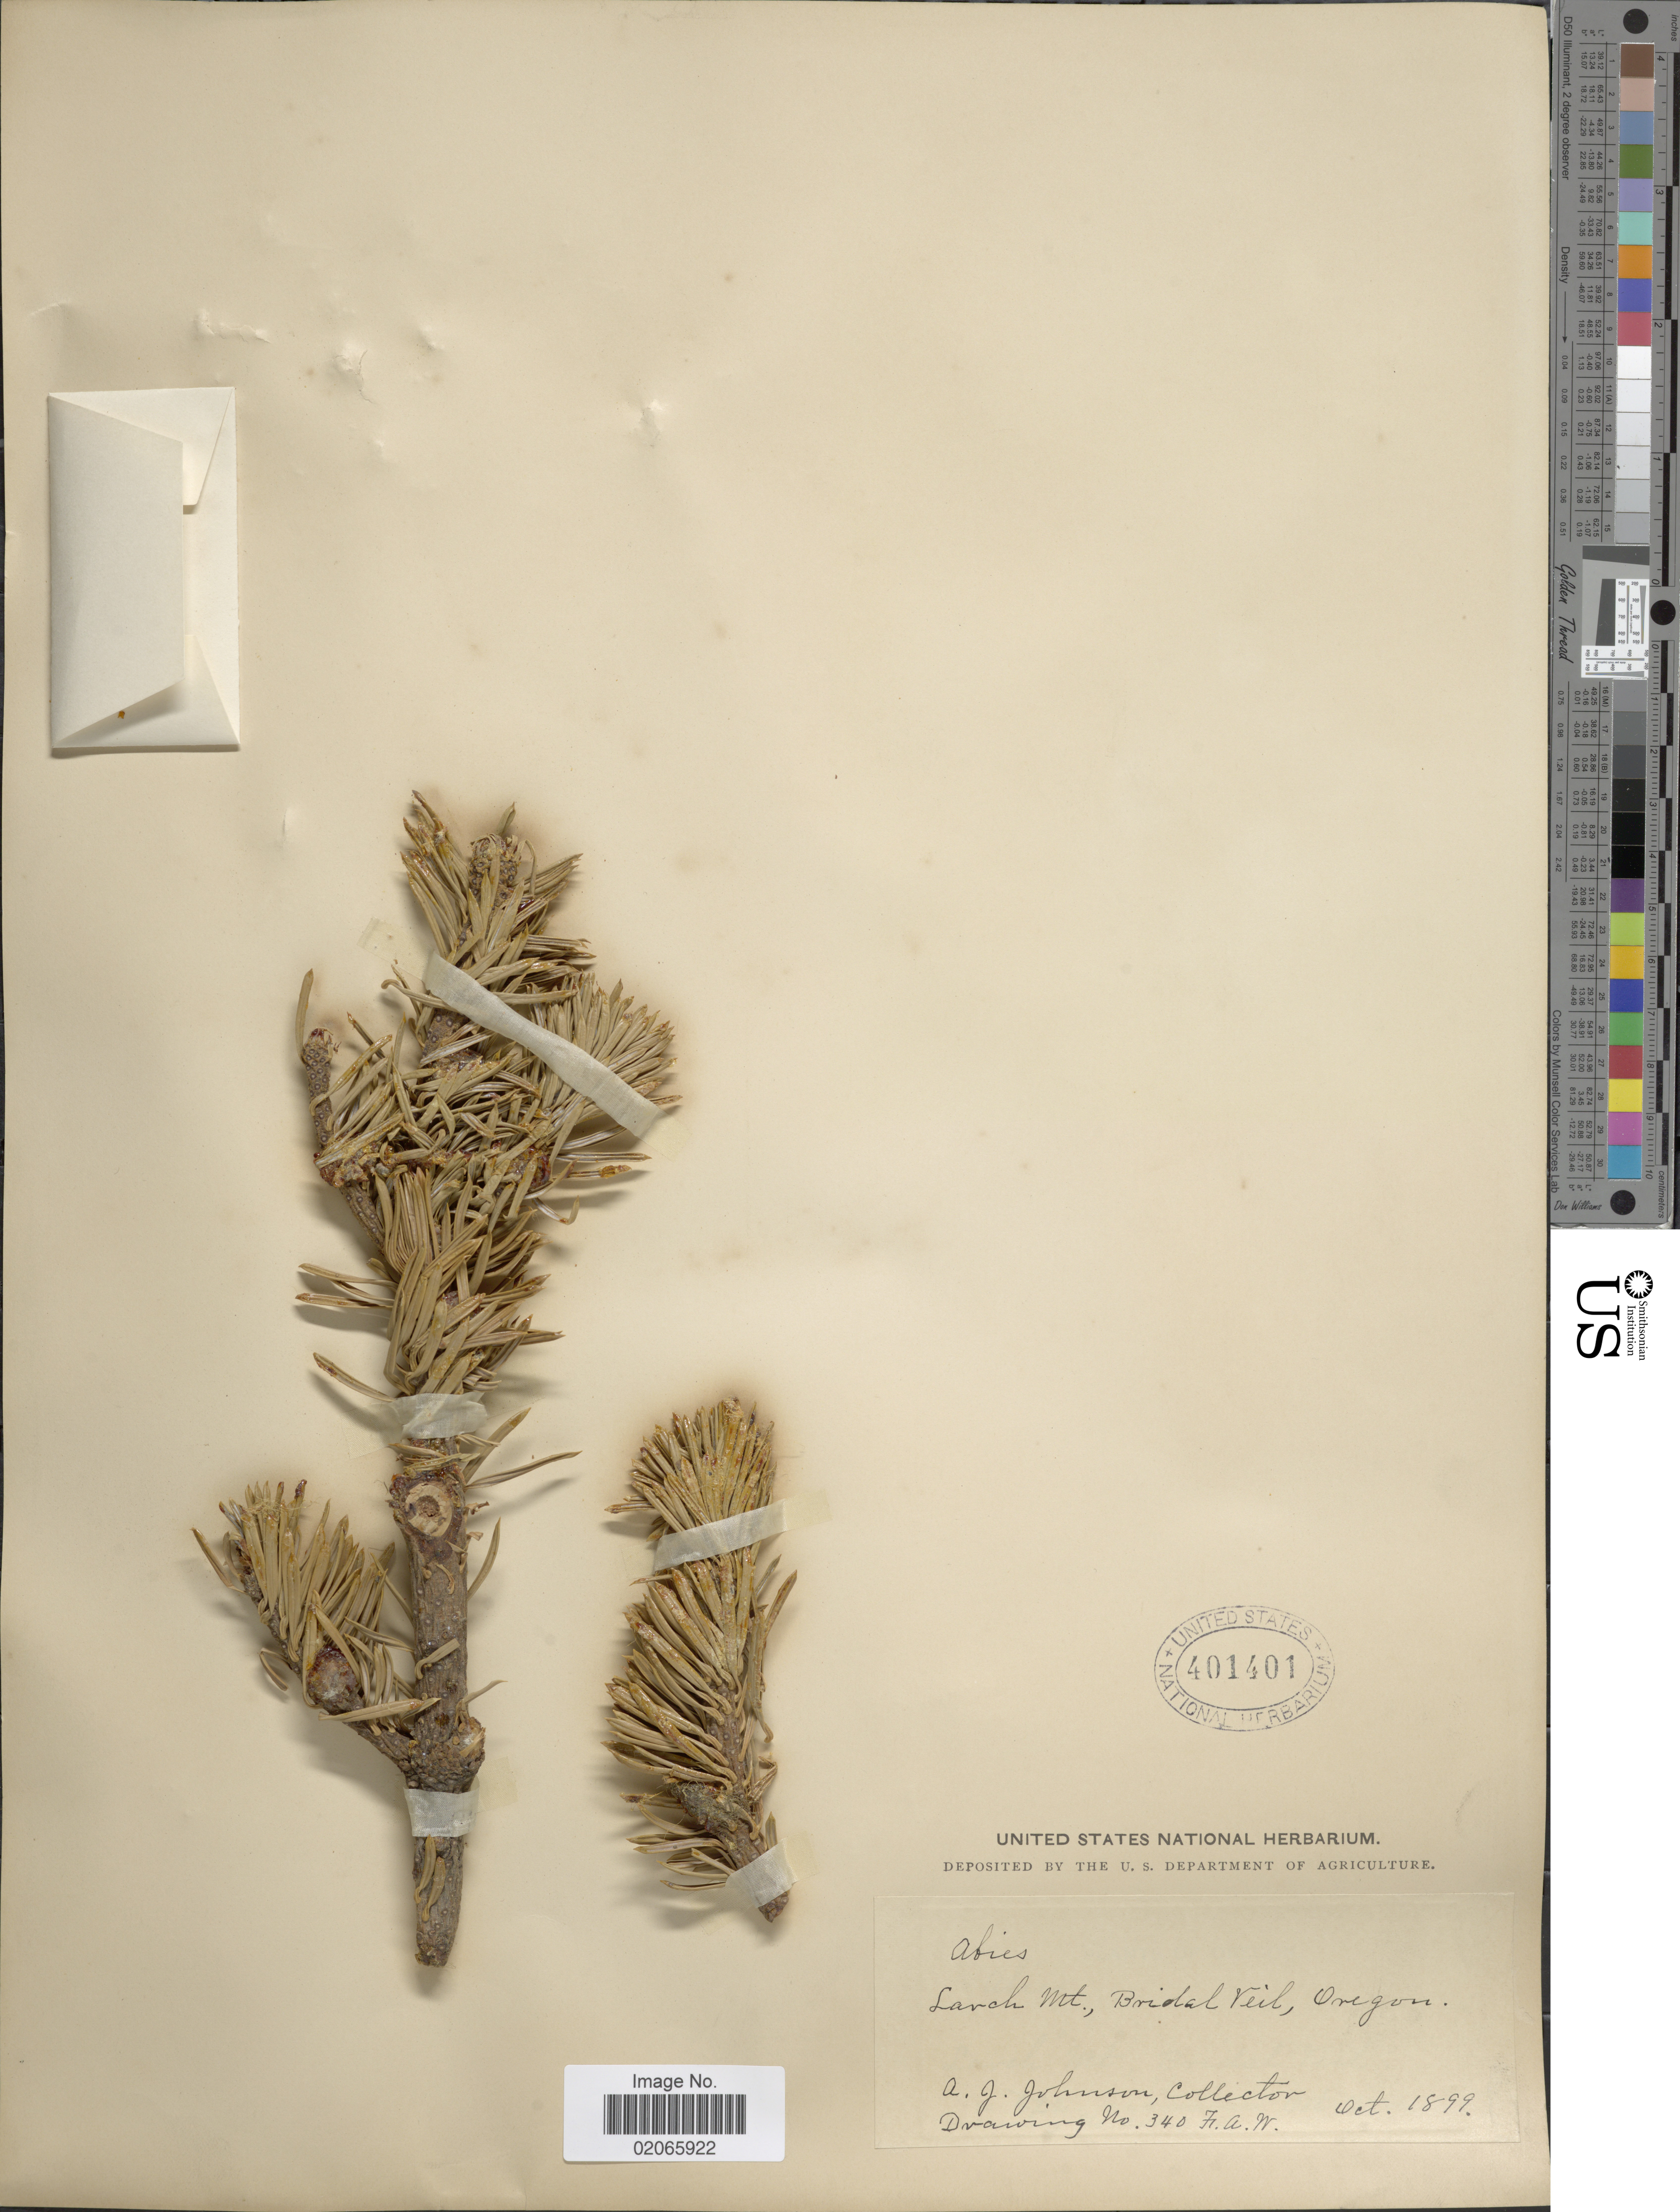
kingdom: Plantae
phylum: Tracheophyta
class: Pinopsida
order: Pinales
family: Pinaceae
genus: Abies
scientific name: Abies sp.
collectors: A. Johnson & F. A. W.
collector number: Drawing340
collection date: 1899-10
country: United States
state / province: Oregon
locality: Larch Mt., Bridal Veil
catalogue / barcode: US 401401